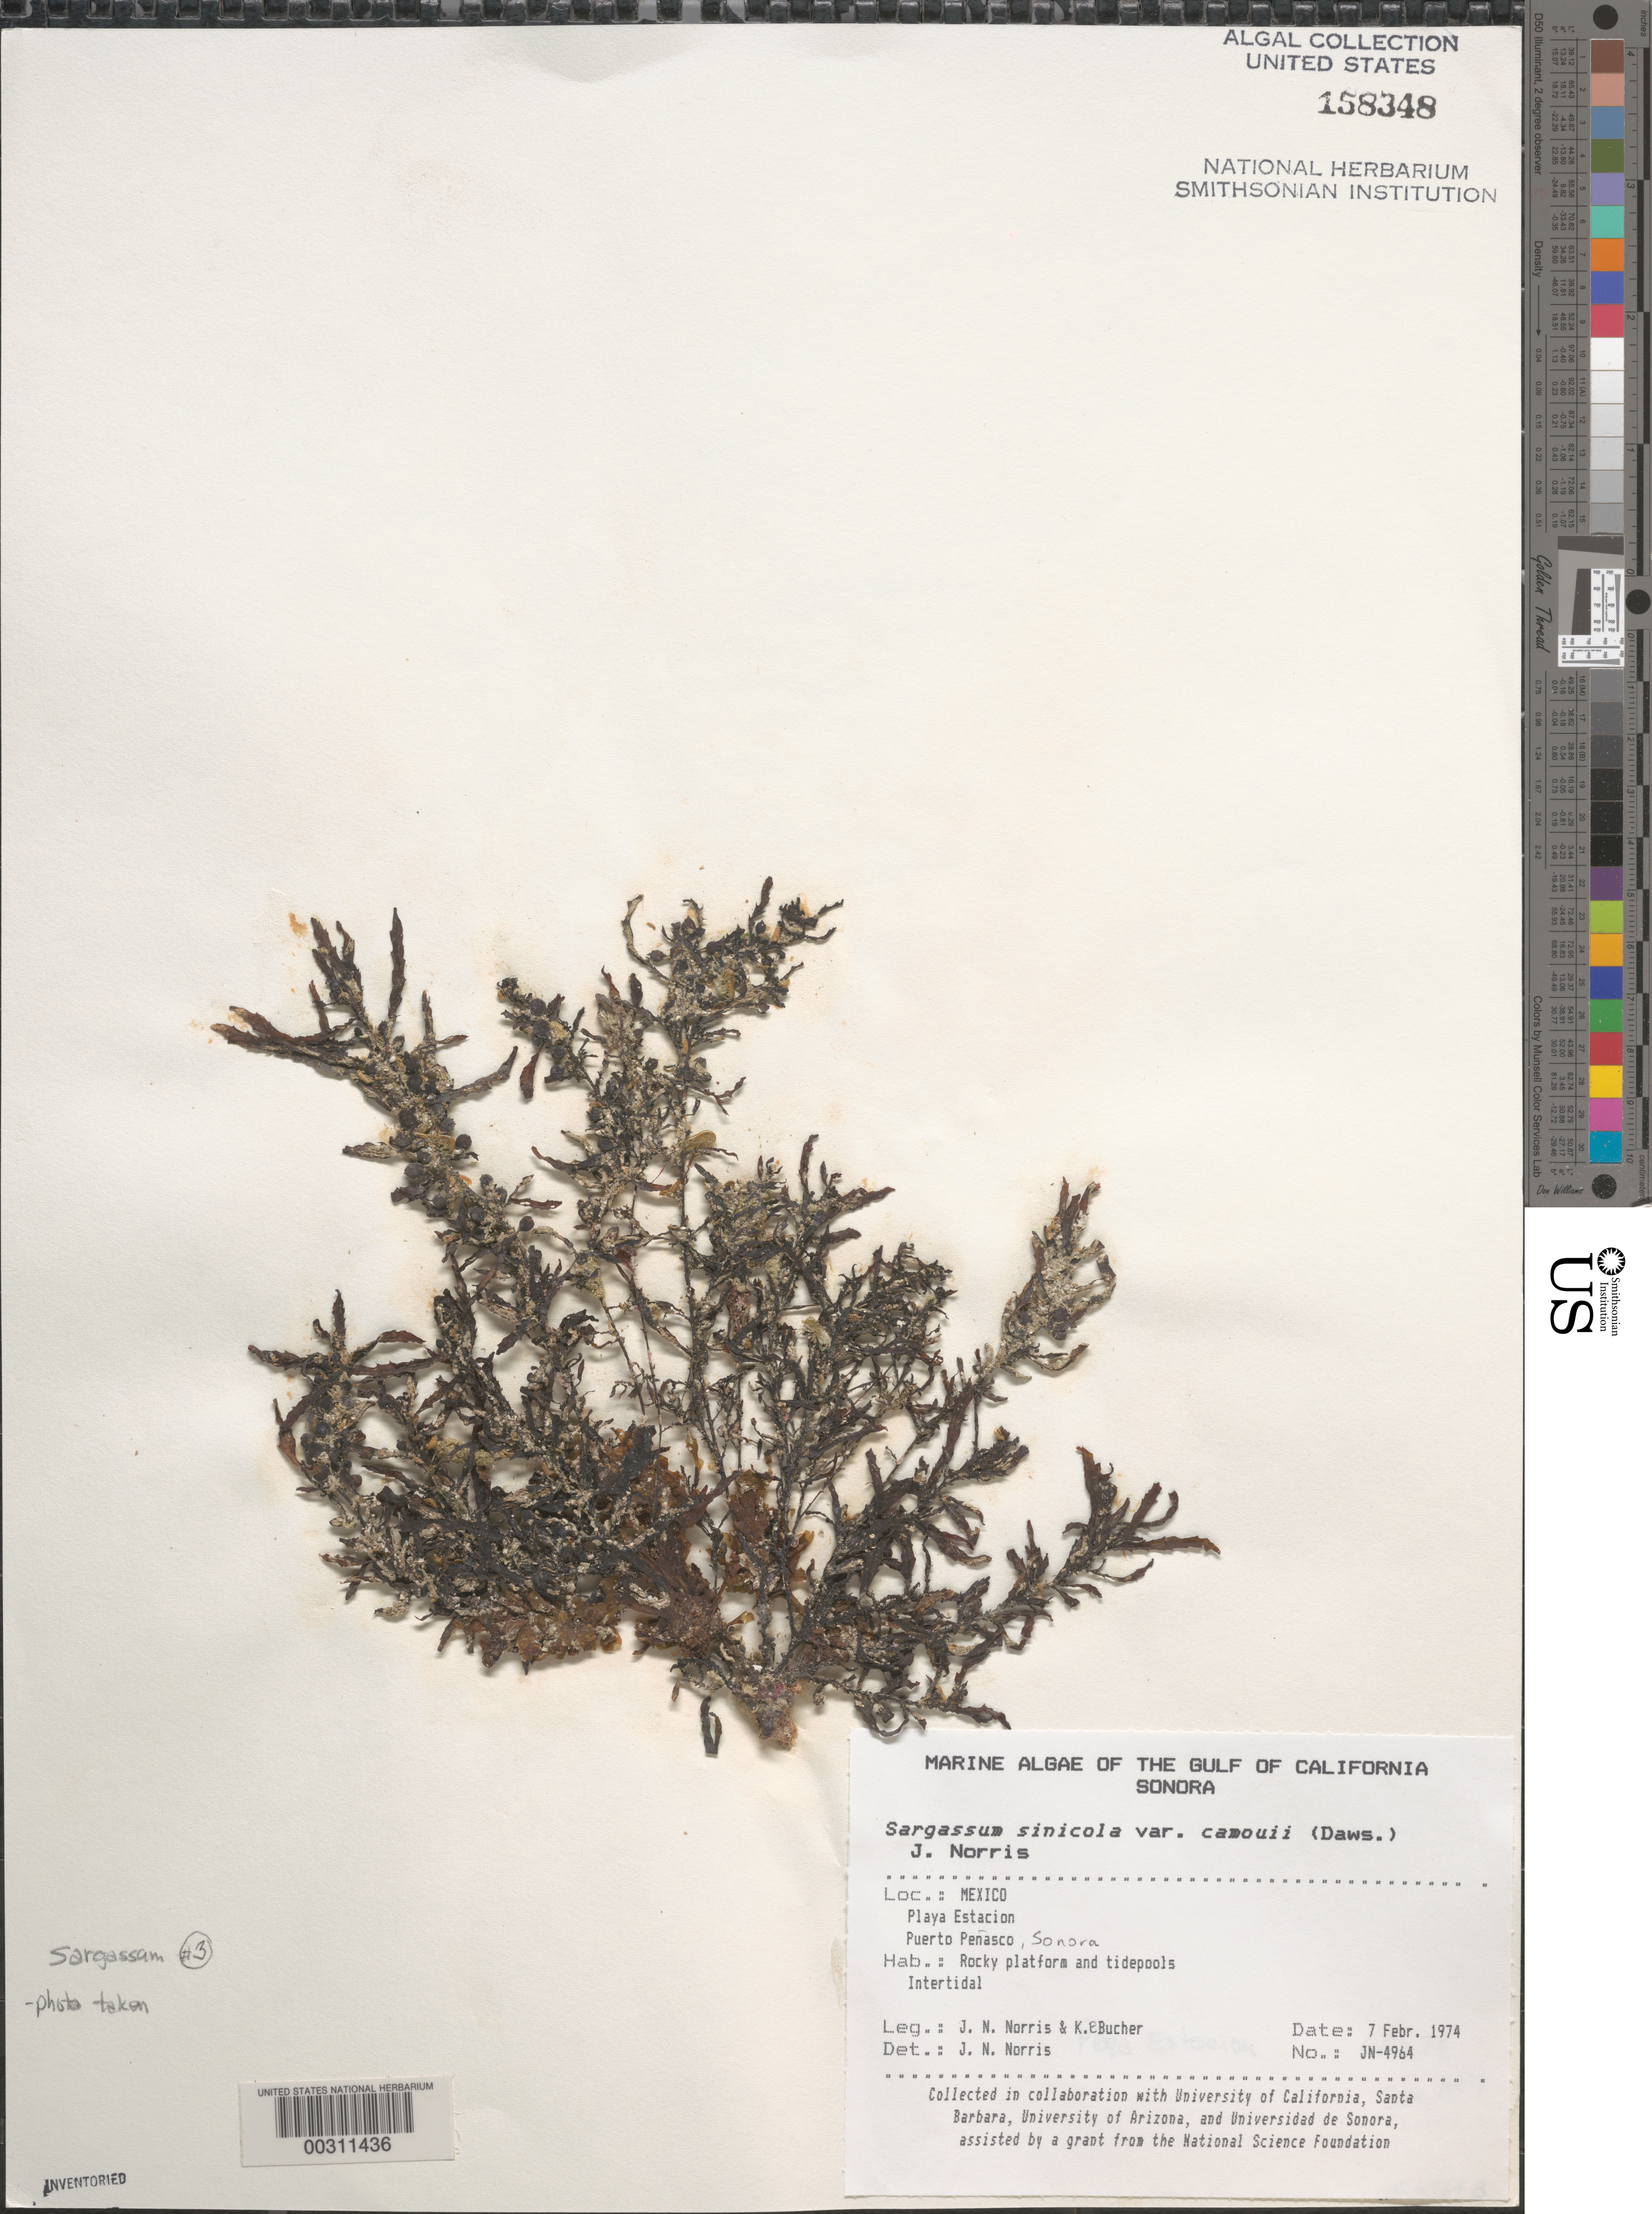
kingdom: Chromista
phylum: Ochrophyta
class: Phaeophyceae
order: Fucales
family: Sargassaceae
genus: Sargassum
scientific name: Sargassum sinicola var. camouii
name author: (E.Y. Dawson) J.N. Norris & Yensen in McCourt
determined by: Norris, James N.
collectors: J. N. Norris & K. E. Bucher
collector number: JN-4964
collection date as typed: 07 Feb 1974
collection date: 1974-02-07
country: Mexico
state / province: Sonora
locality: Playa Estacion, Puerto Penasco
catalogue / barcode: US 158348